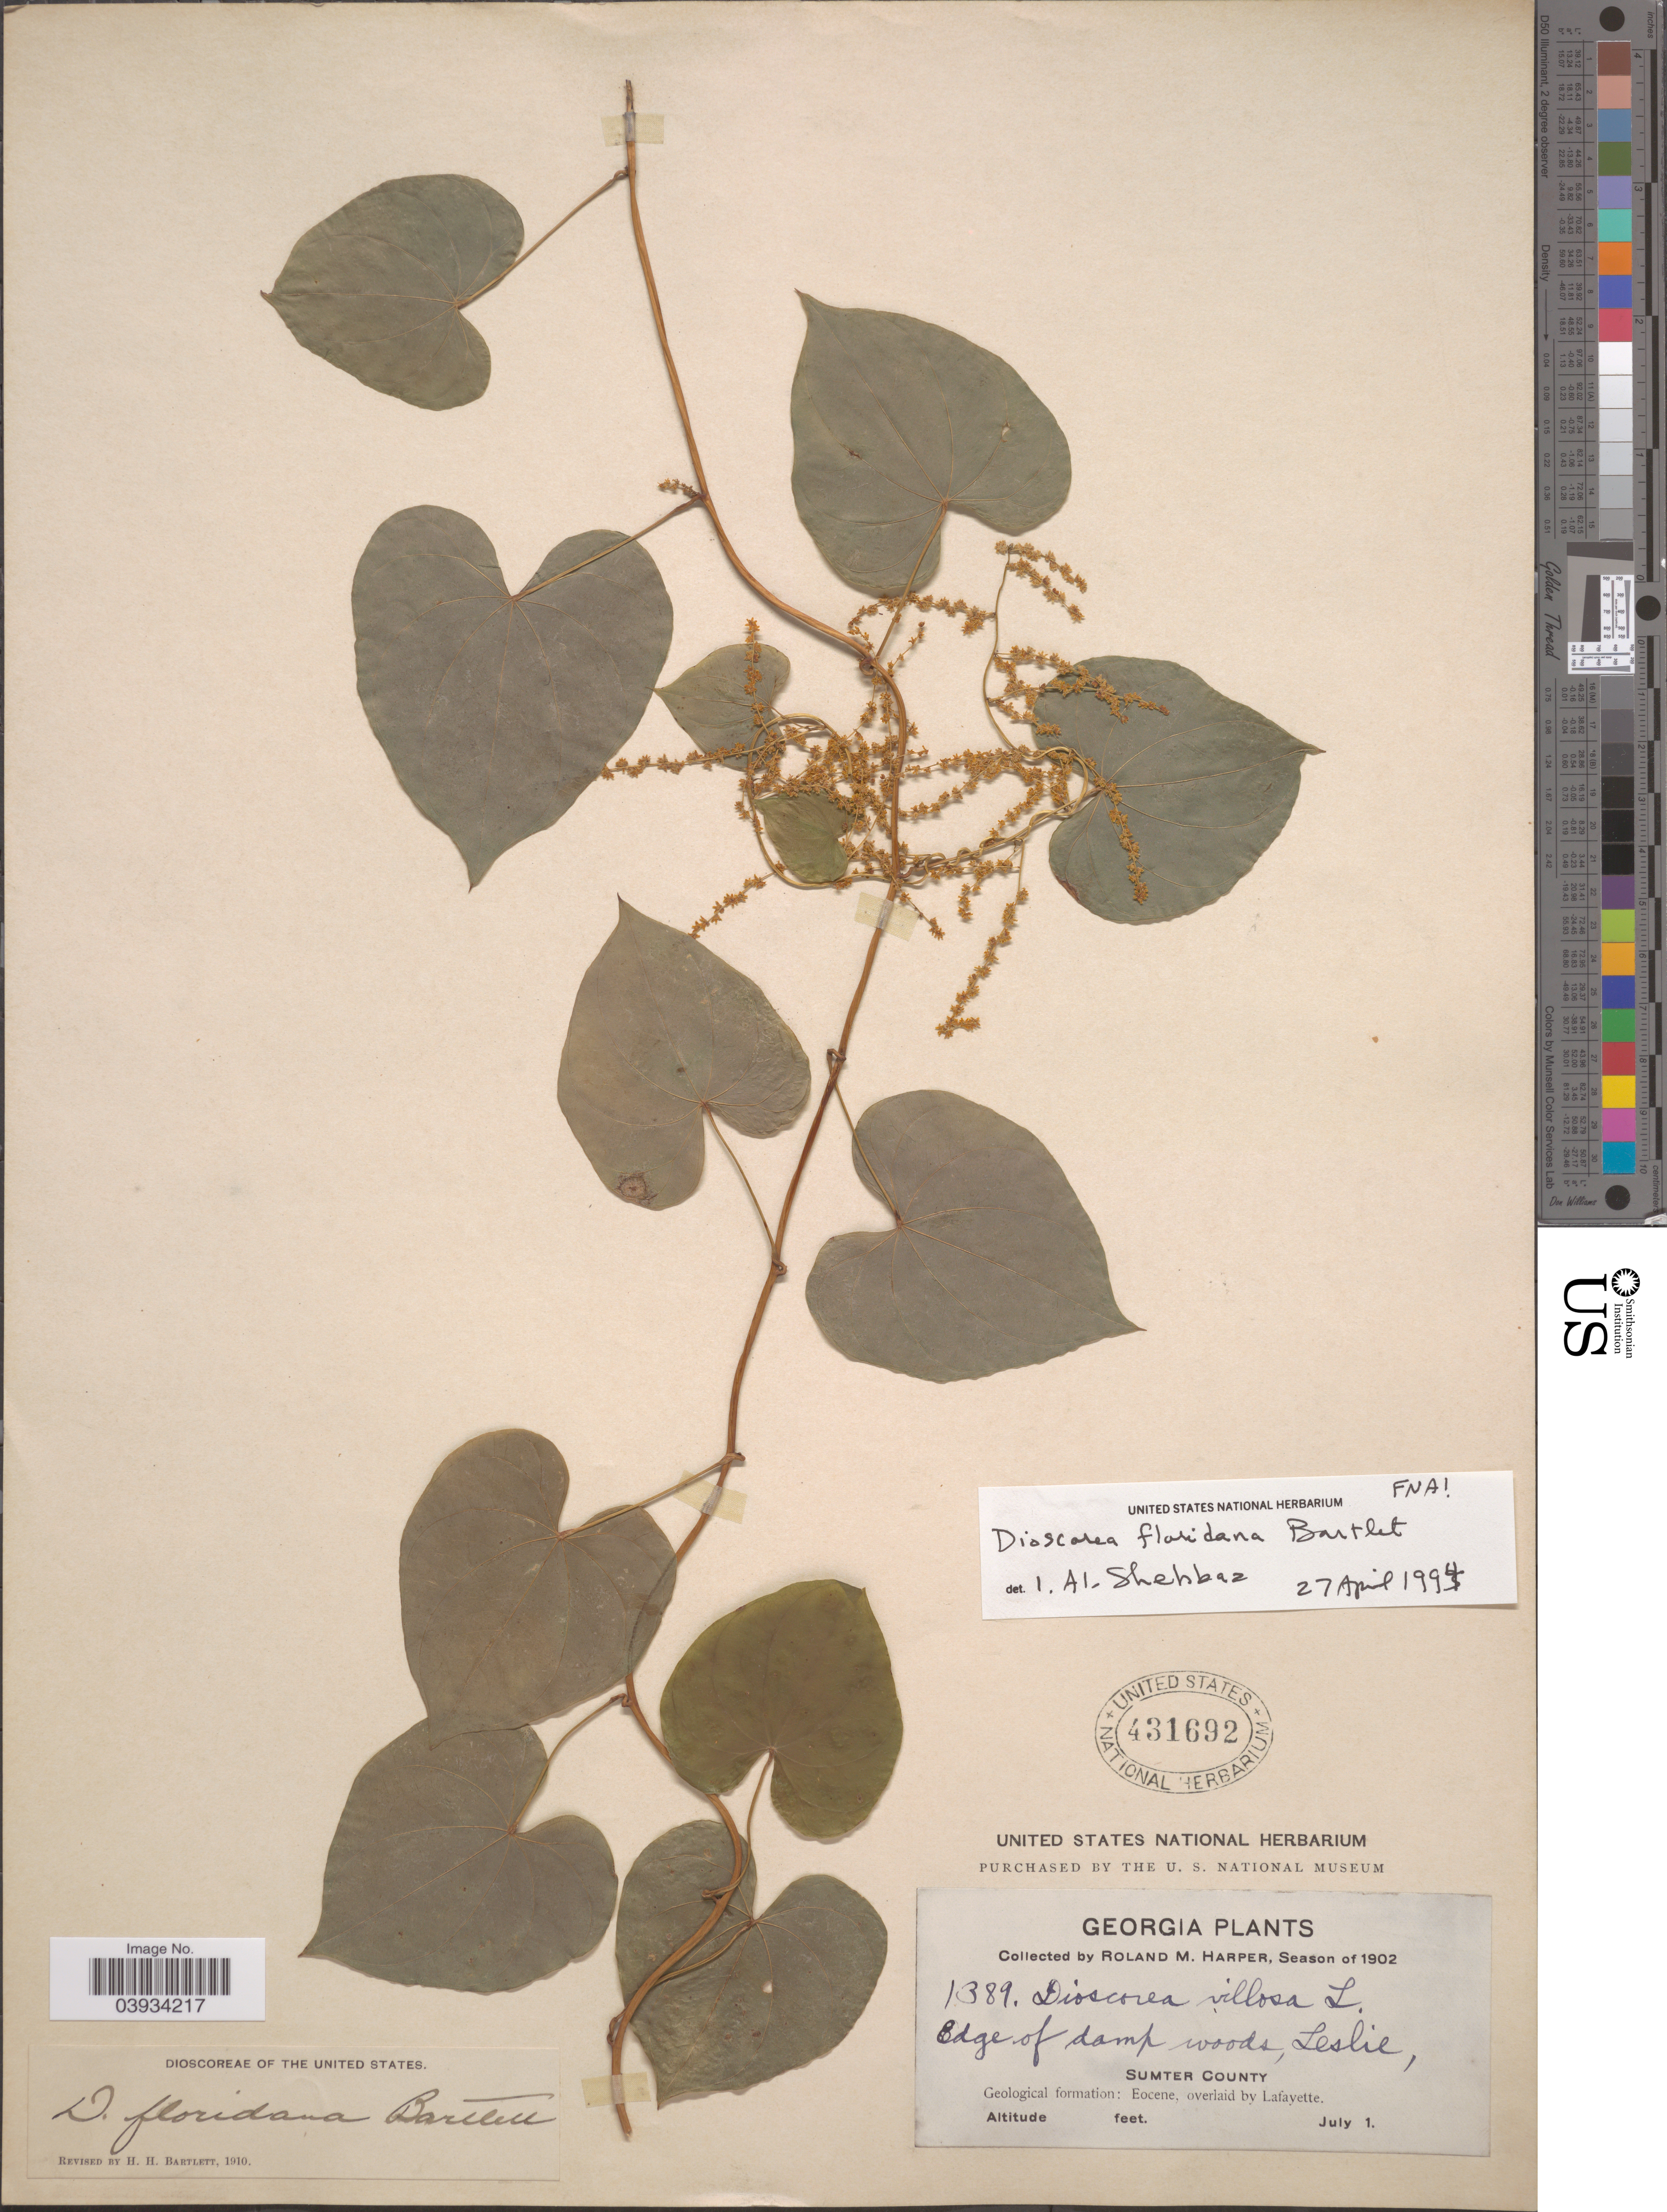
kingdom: Plantae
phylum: Tracheophyta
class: Liliopsida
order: Dioscoreales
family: Dioscoreaceae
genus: Dioscorea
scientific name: Dioscorea floridana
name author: Bartlett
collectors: R. M. Harper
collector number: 1389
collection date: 1902-07-01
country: United States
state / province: Georgia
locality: Leslie, Sumter County. Geological formation: Eocene, overlaid by Lafayette.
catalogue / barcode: US 431692